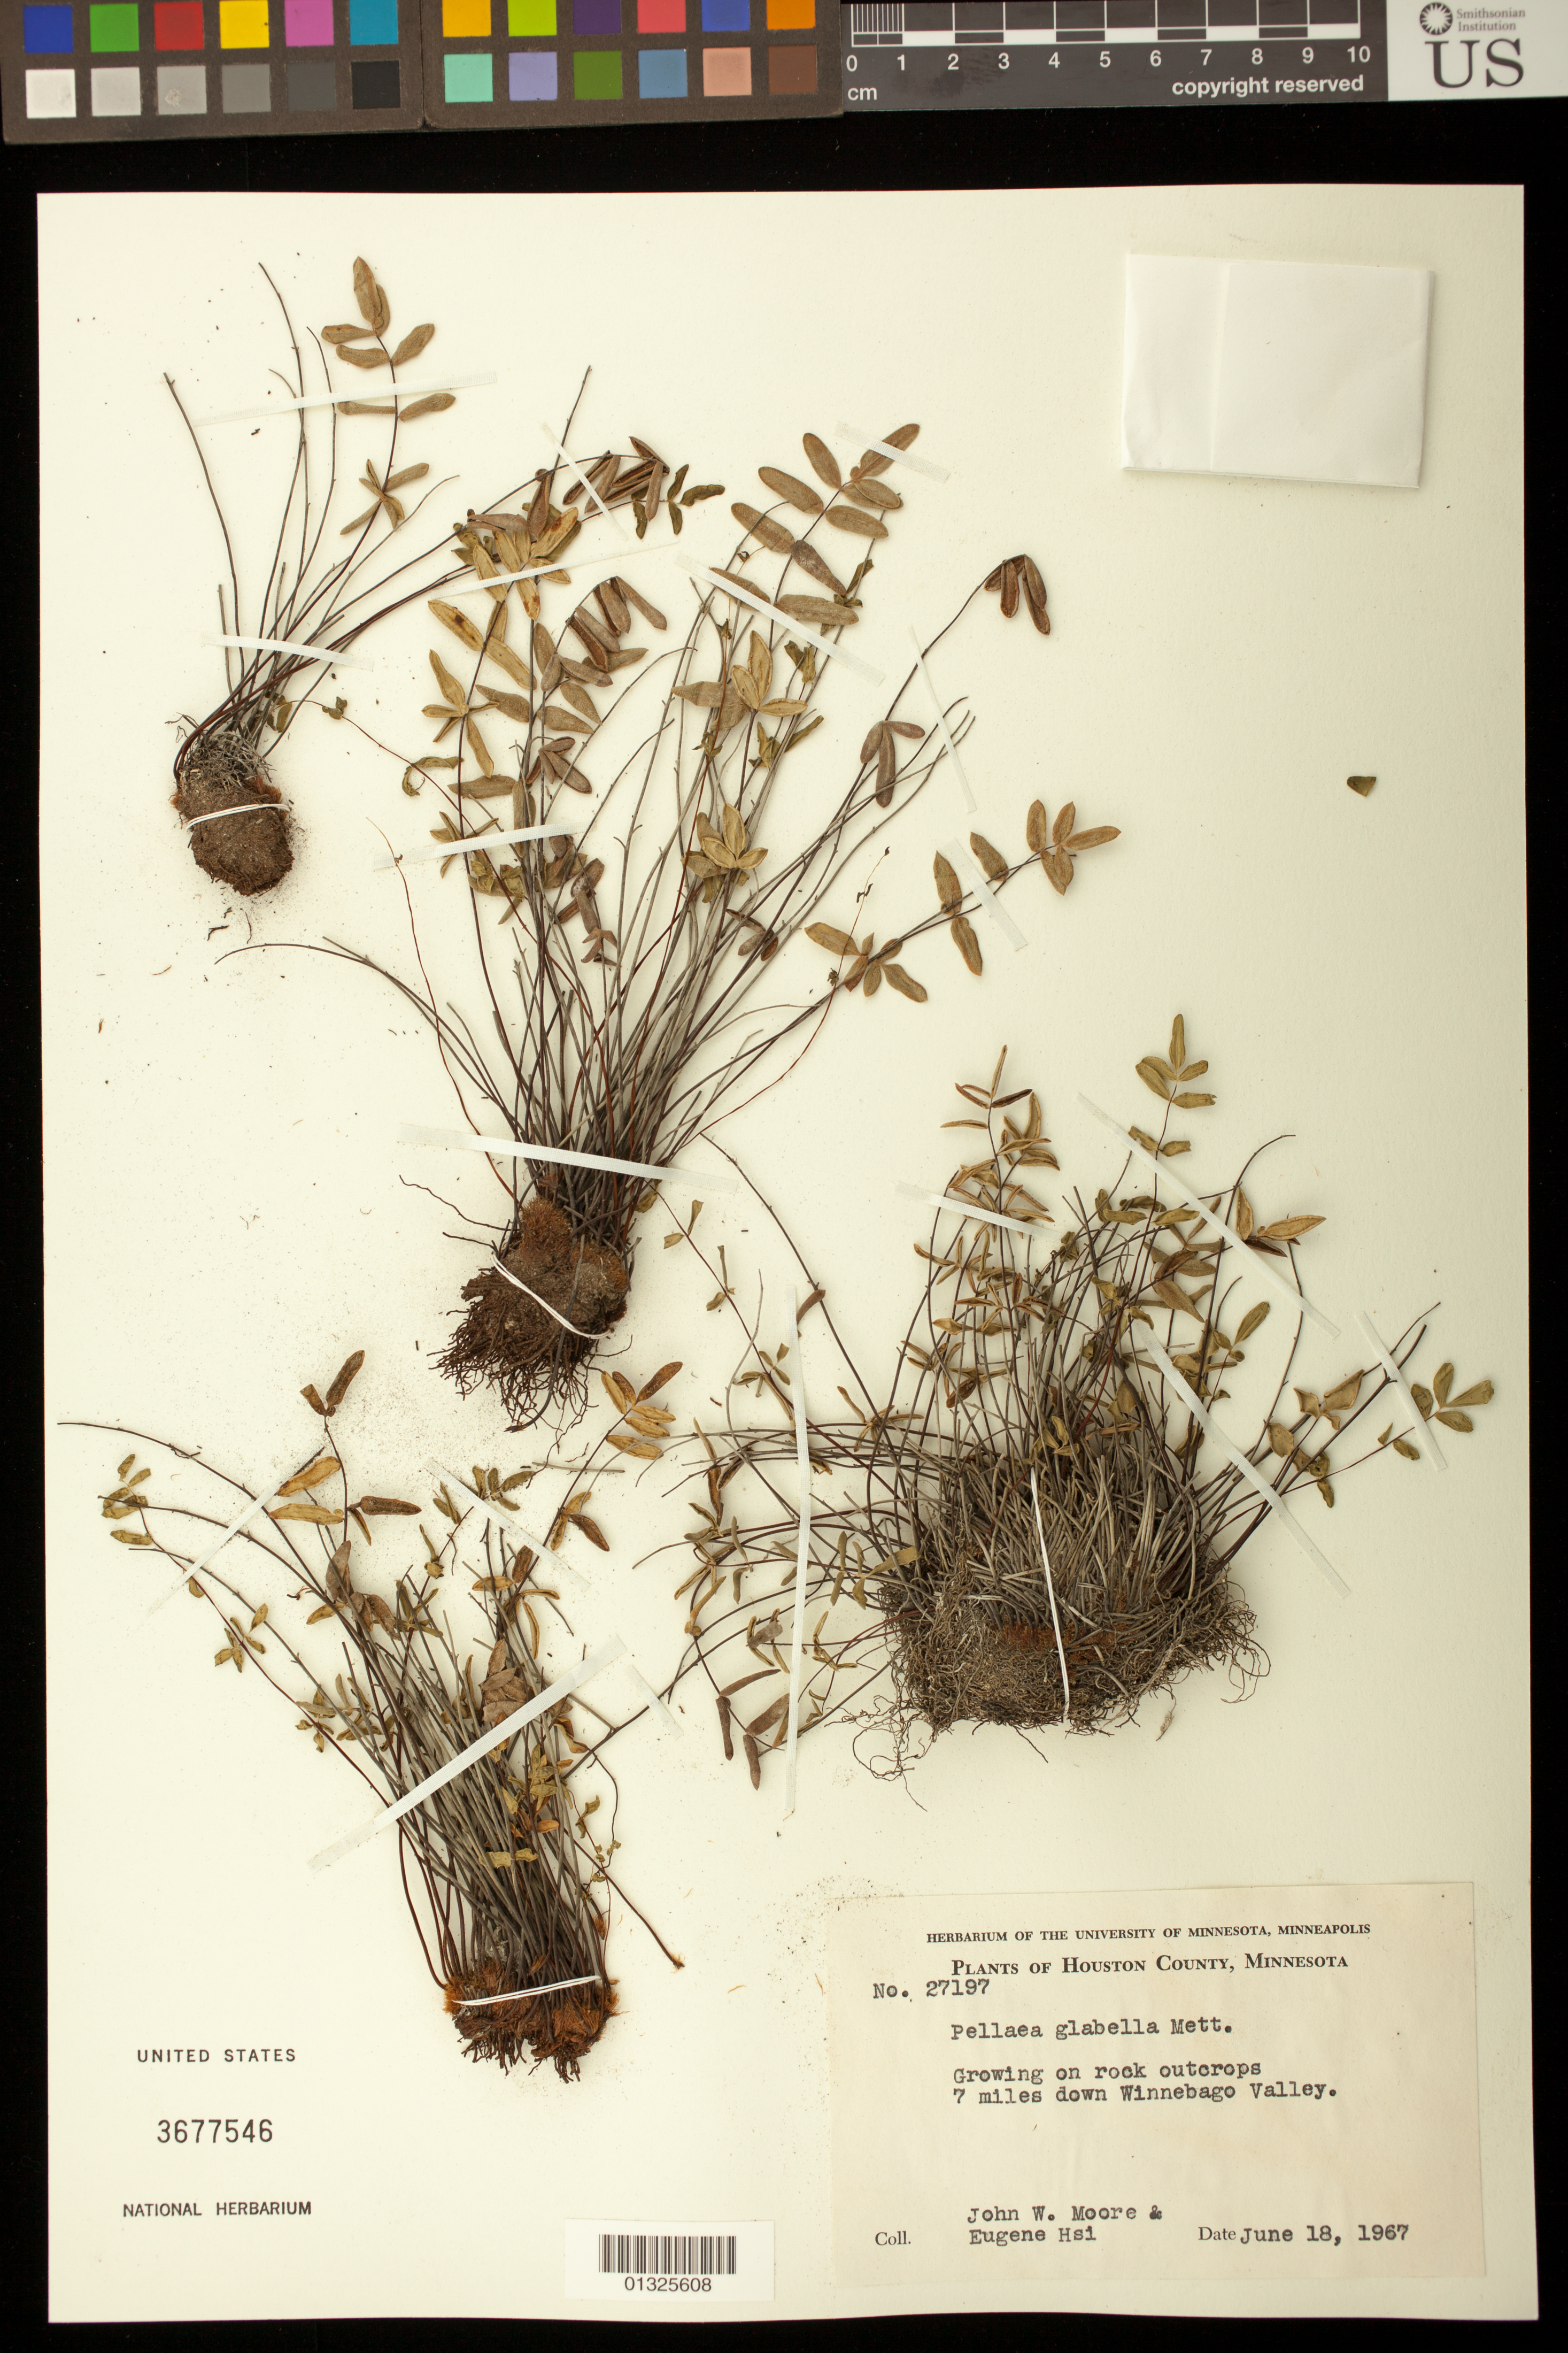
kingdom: Plantae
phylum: Tracheophyta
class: Polypodiopsida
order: Polypodiales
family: Pteridaceae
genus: Pellaea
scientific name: Pellaea glabella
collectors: J. Moore & E. Hsi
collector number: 27197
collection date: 1967-06-18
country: United States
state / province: Minnesota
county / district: Houston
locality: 7 miles down Winnebago Valley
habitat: growing on rock outcrops.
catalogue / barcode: US 3677546